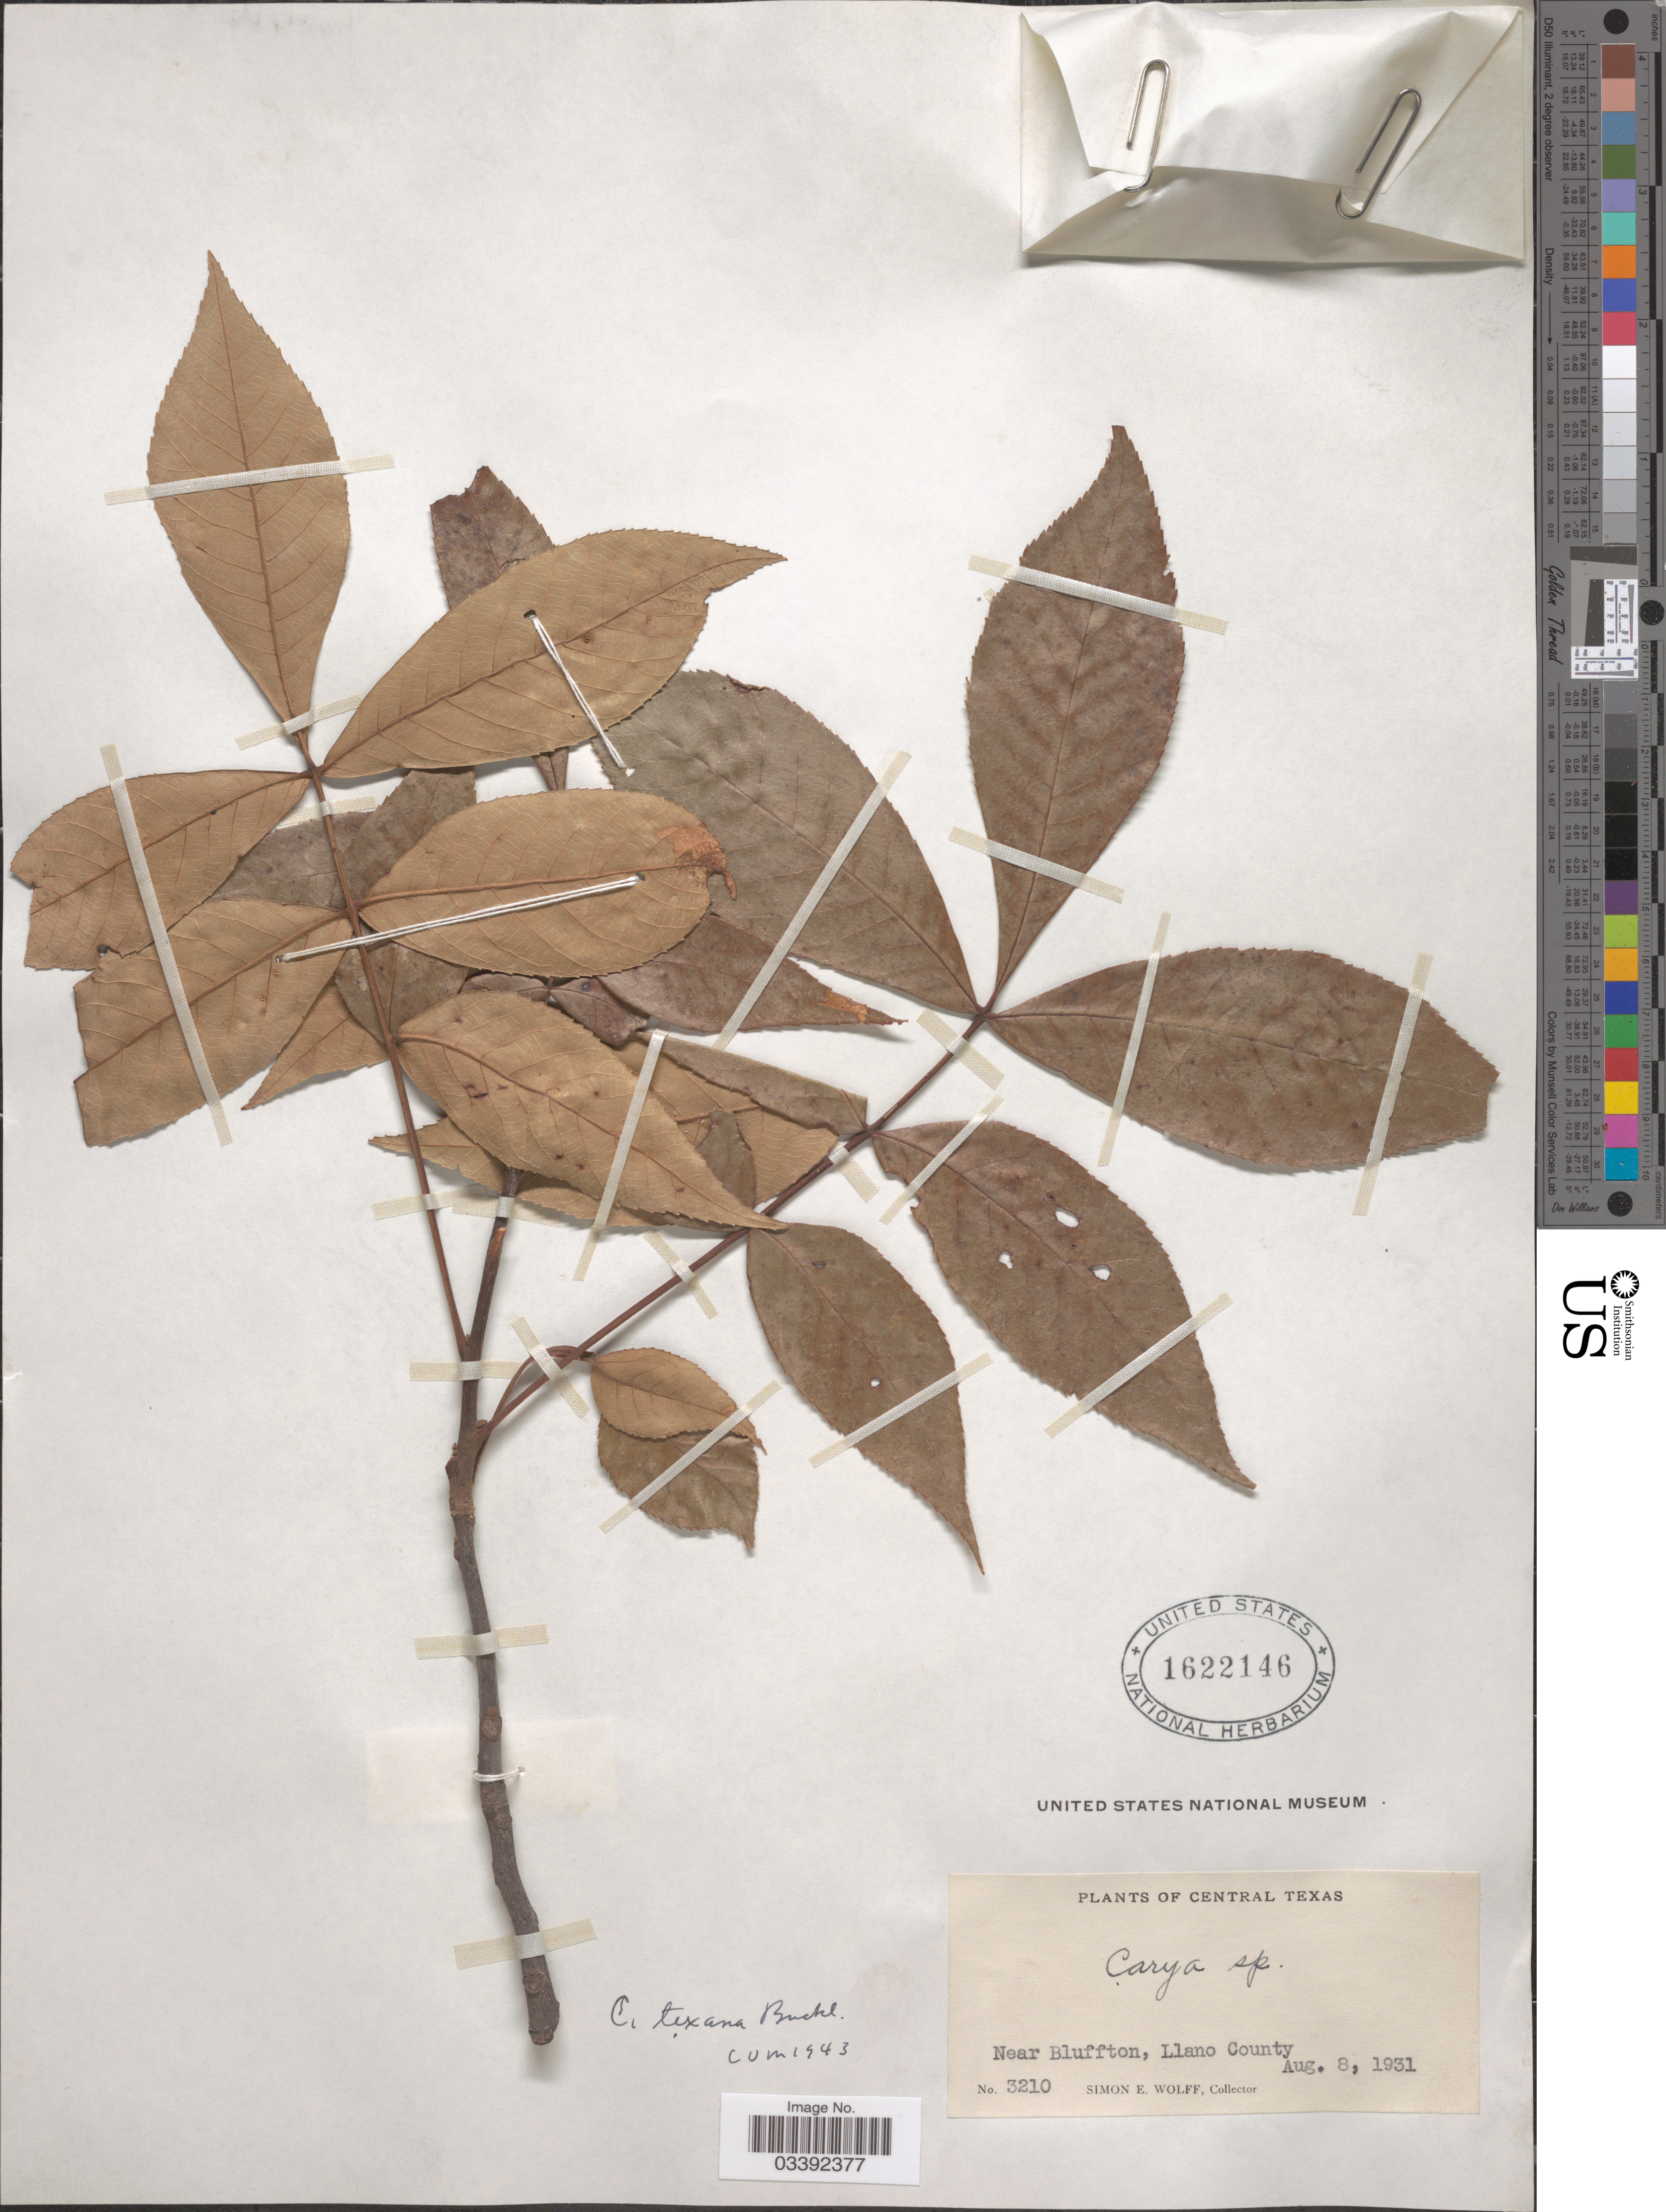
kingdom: Plantae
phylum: Tracheophyta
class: Magnoliopsida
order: Fagales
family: Juglandaceae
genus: Carya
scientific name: Carya texana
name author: Buckley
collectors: S. E. Wolff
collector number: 3210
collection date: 1931-08-08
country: United States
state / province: Texas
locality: Central Texas.Near Bluffton, Llano County.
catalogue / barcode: US 1622146